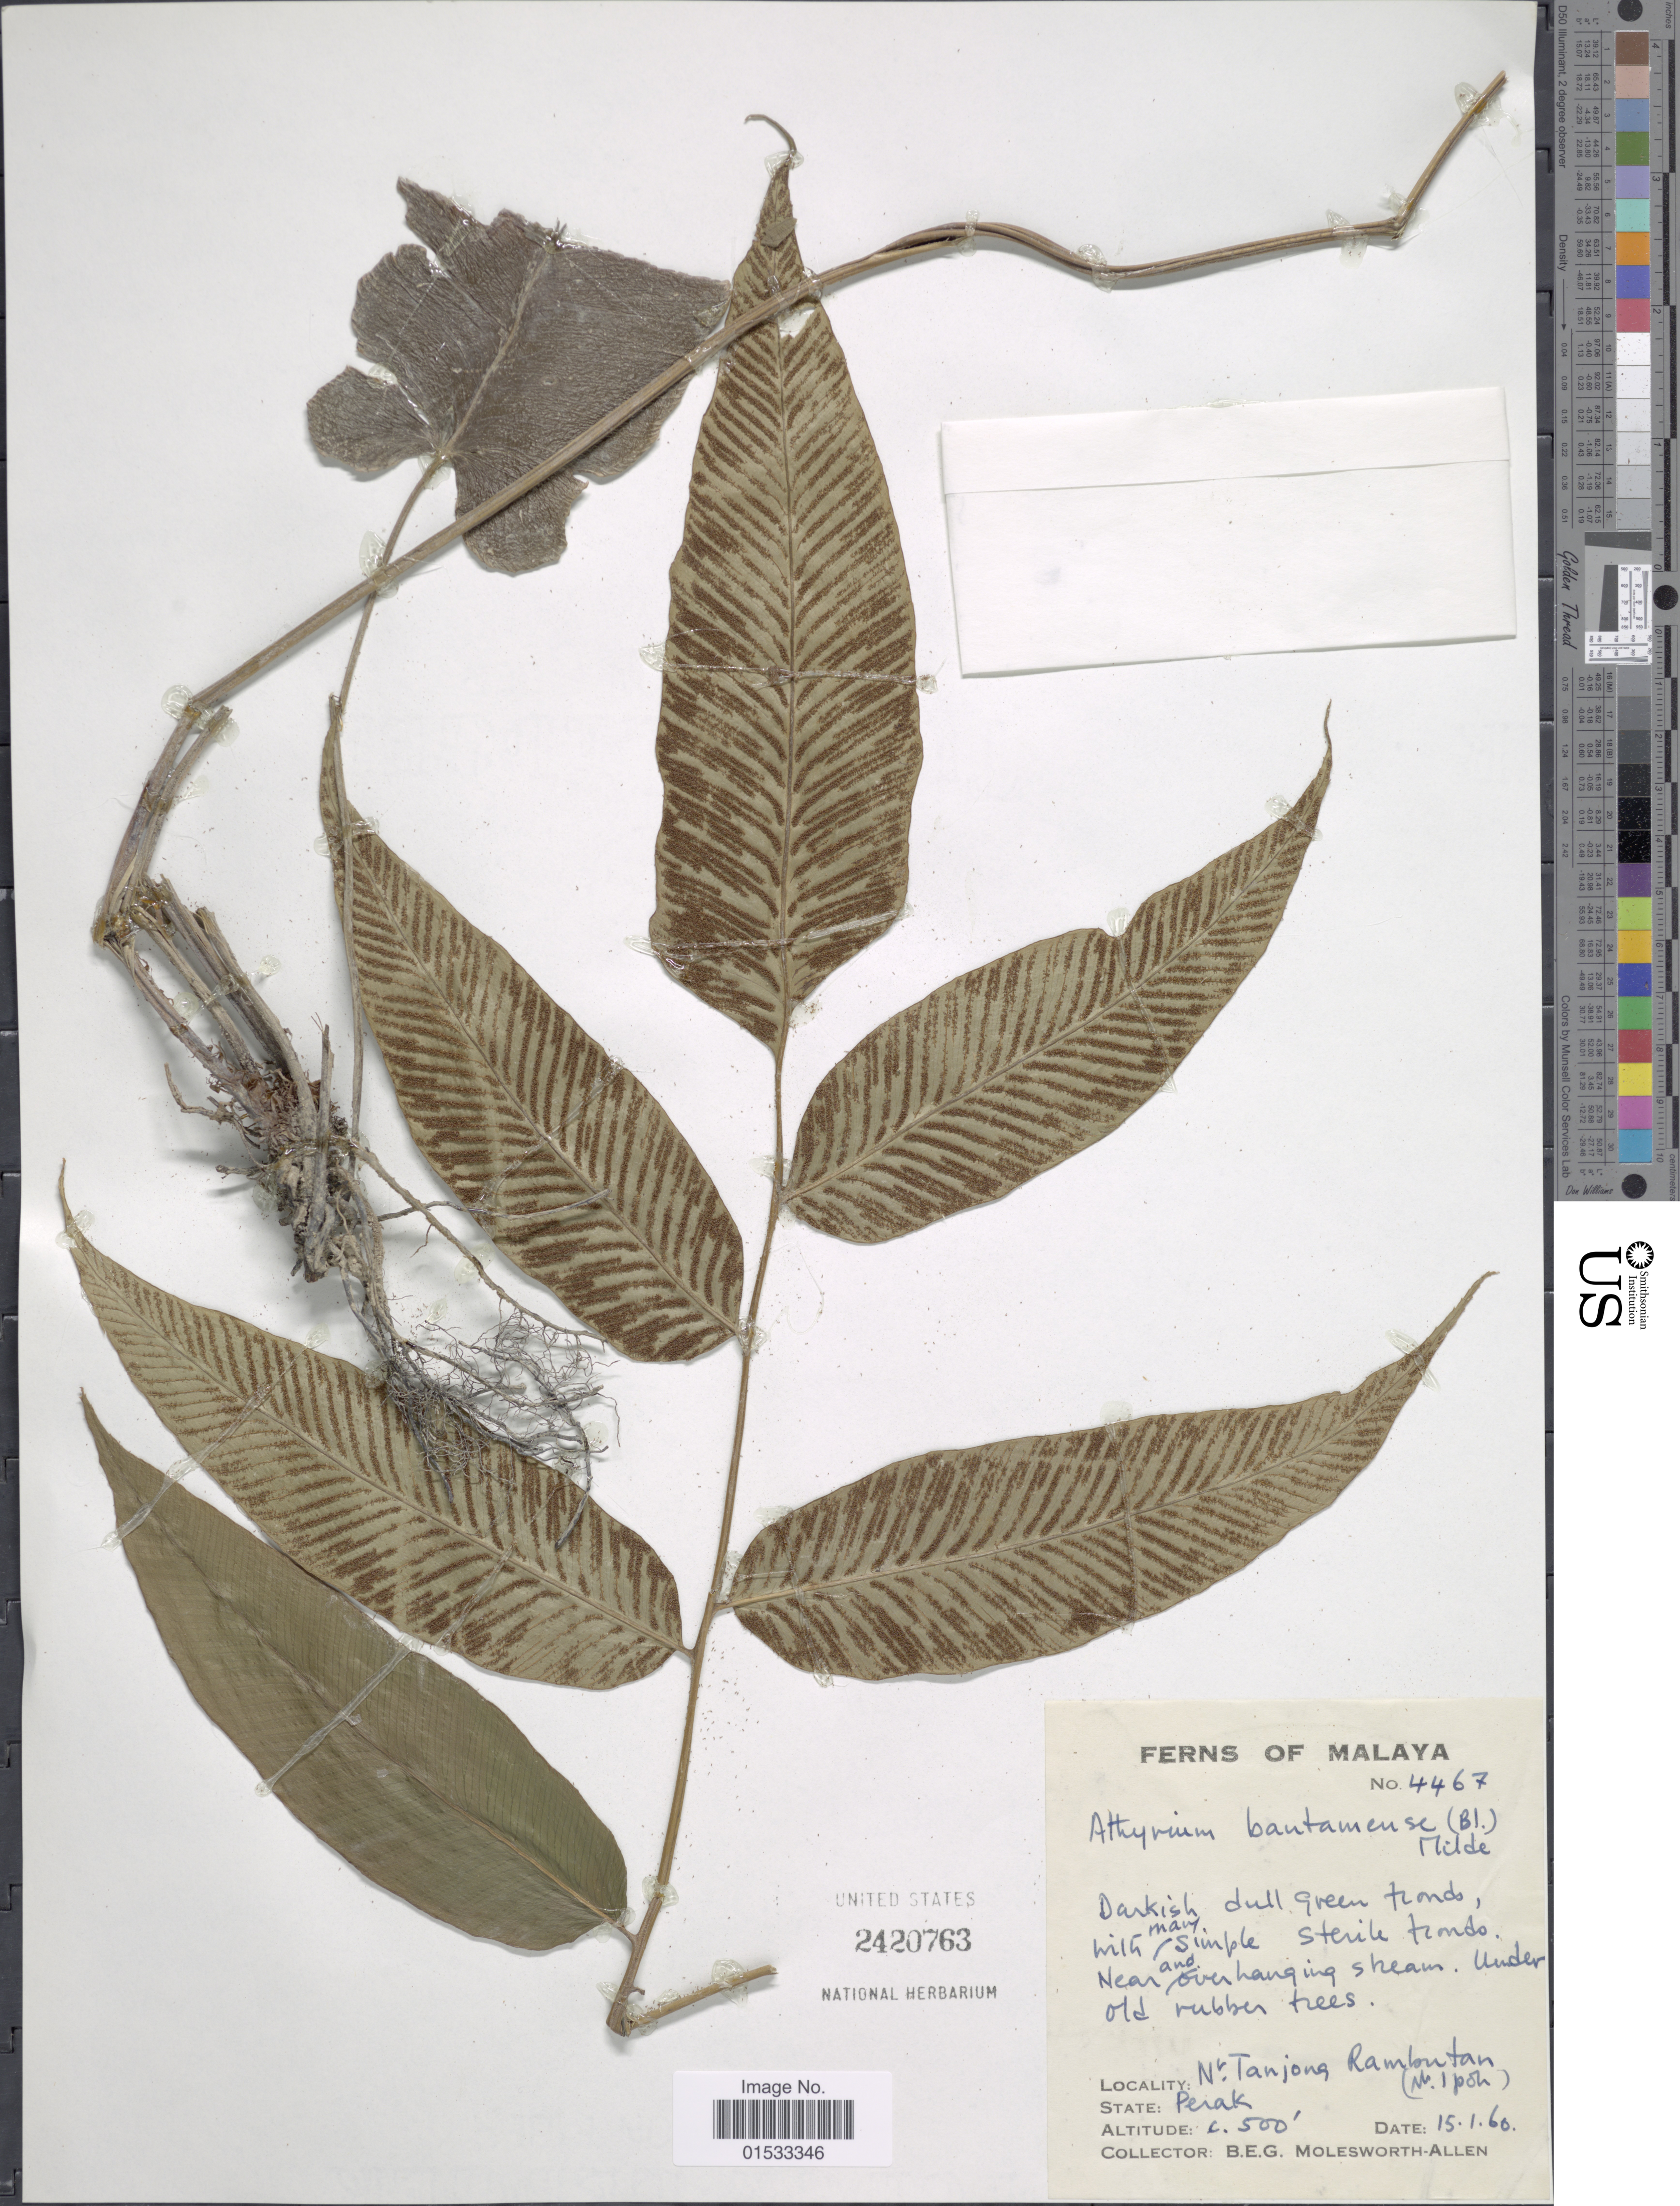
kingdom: Plantae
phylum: Tracheophyta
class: Polypodiopsida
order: Polypodiales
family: Athyriaceae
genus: Diplazium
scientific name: Diplazium bantamense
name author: Blume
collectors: B. E. G. Molesworth-Allen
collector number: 4467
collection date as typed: Transcribed d/m/y: 15/1/60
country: Malaysia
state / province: Perak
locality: Nr. Tanjong Rambutan [Near Tanjong Rambutan], Nr. Ipoh [near Ipoh], Malaya.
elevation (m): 152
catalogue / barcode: US 2420763